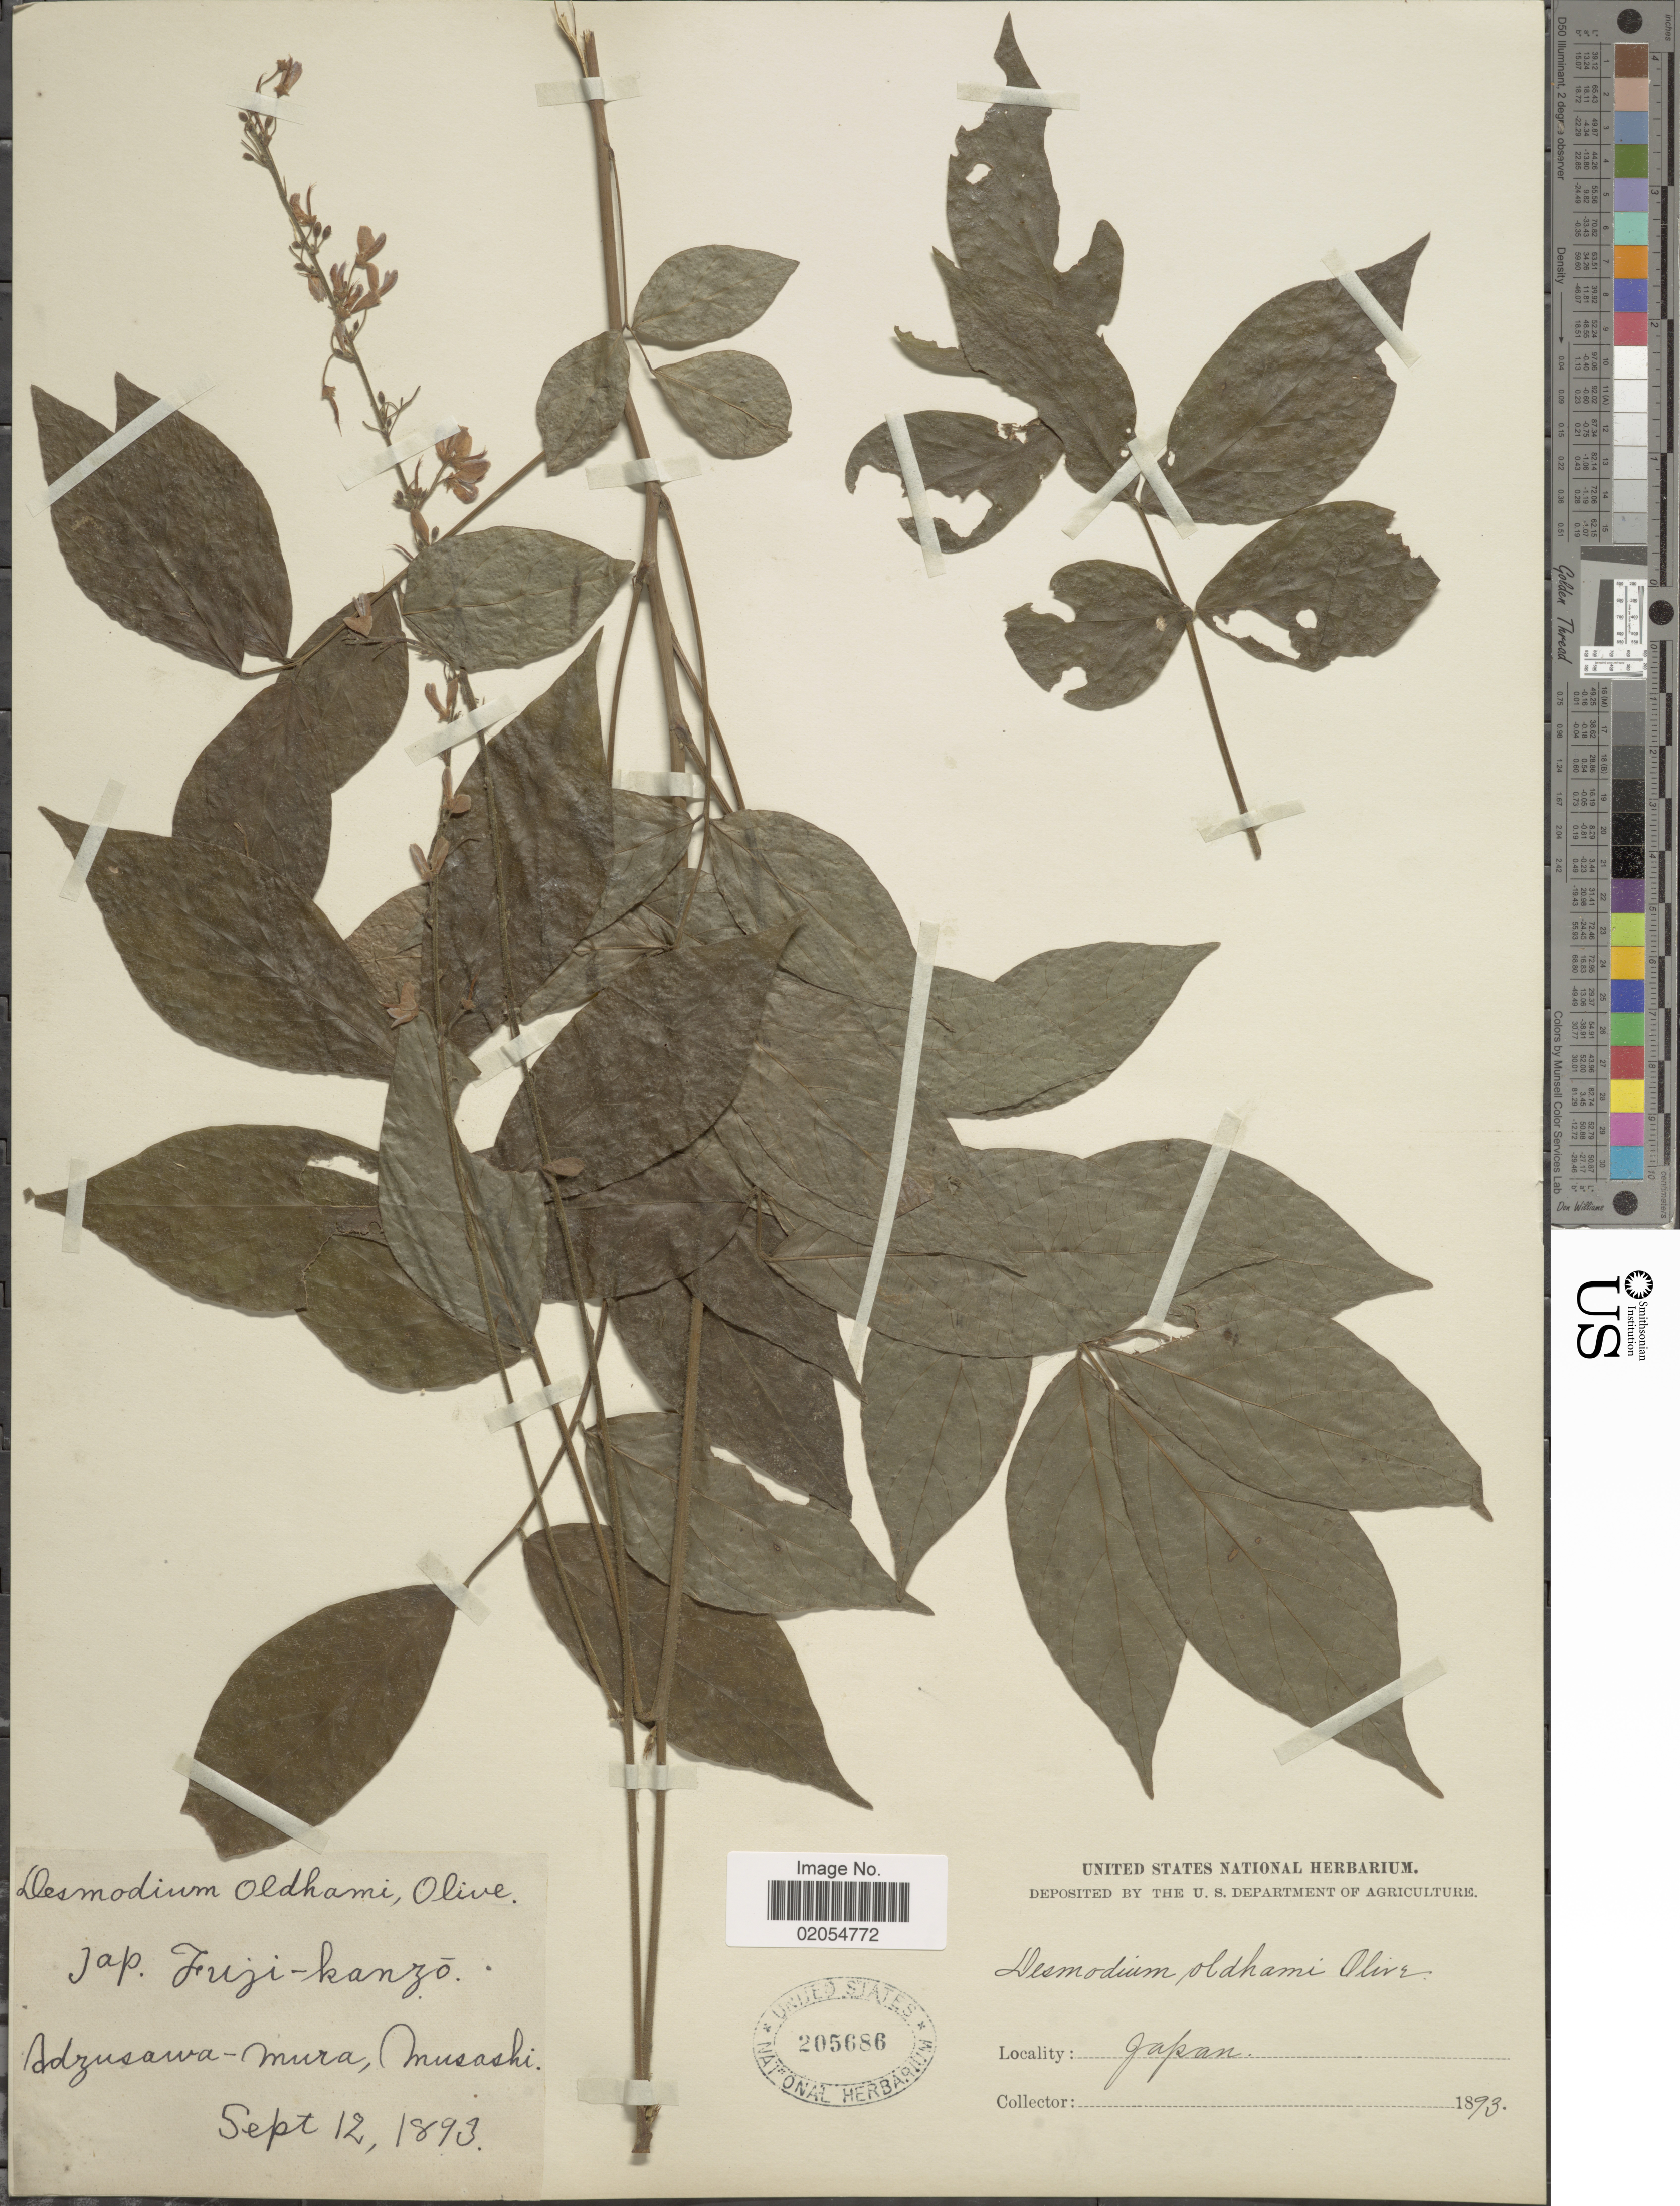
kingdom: Plantae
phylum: Tracheophyta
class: Magnoliopsida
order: Fabales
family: Fabaceae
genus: Hylodesmum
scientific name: Hylodesmum oldhamii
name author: (Oliv.) H. Ohashi & R.R. Mill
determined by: Strong, Mark T., (BOT), Smithsonian Institution - National Museum of Natural History (UNITED STATES)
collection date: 1893-09-12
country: Japan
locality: Idrusawa-mura, Musashi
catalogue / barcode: US 205686